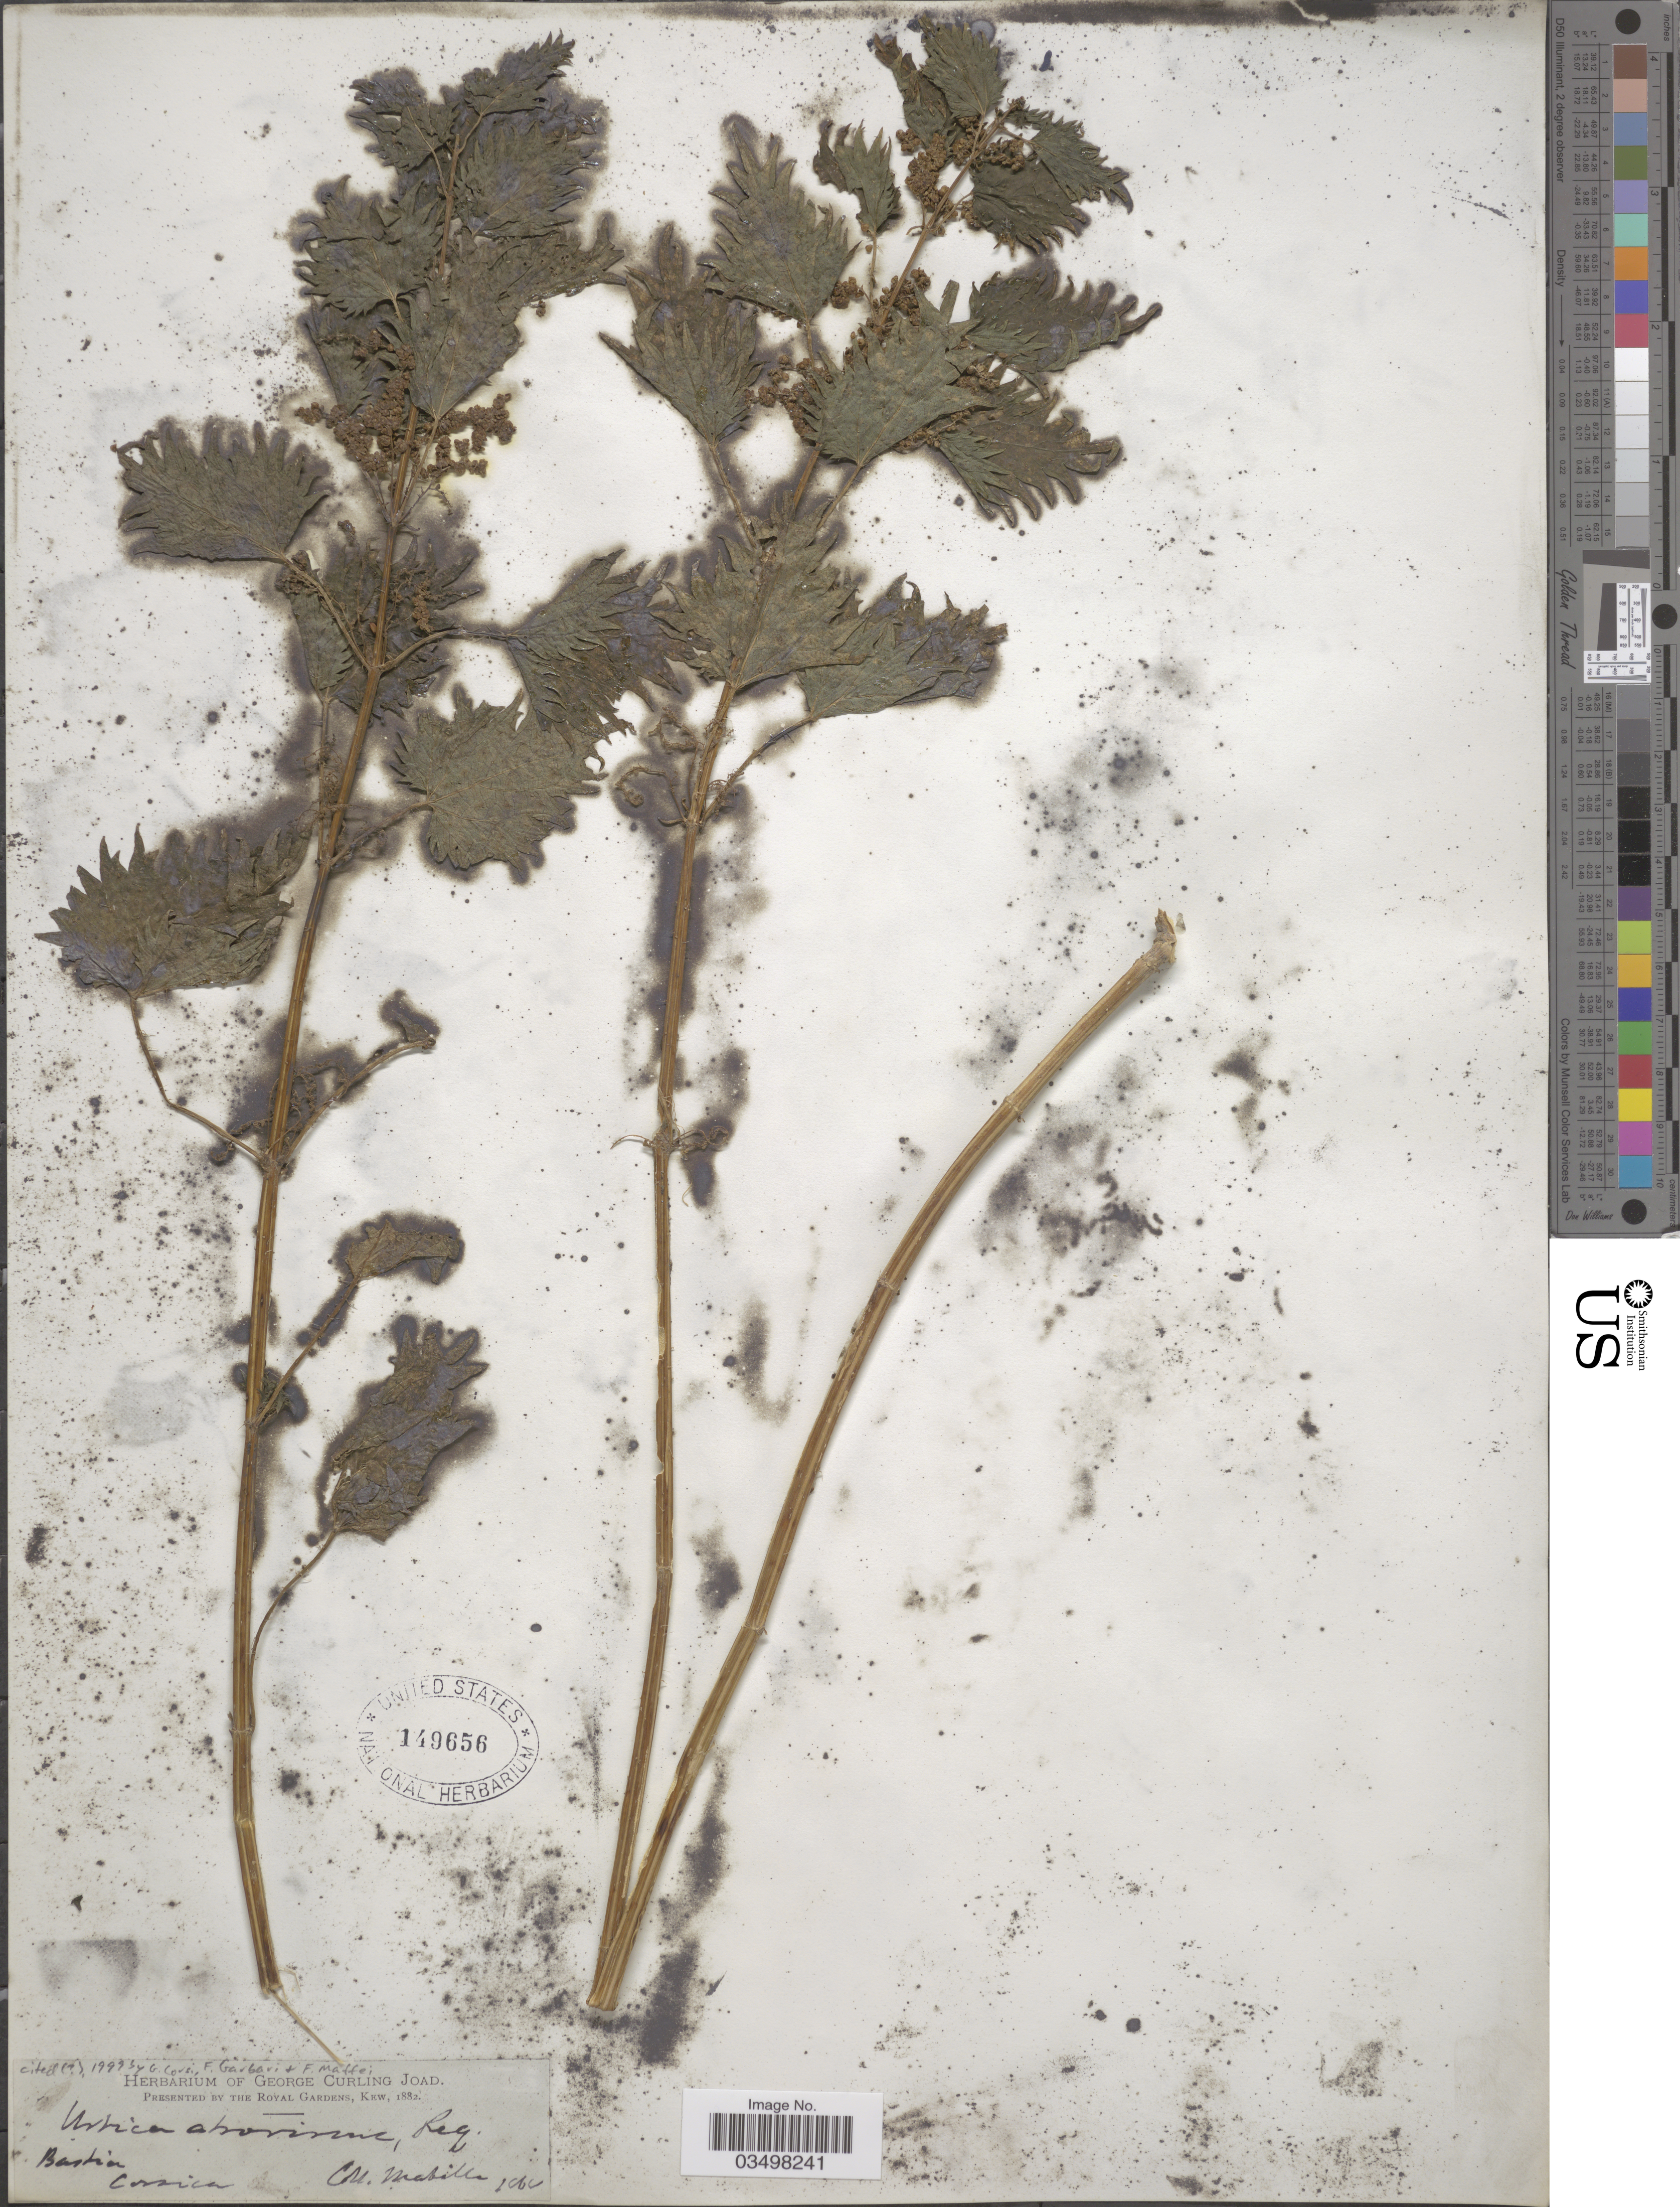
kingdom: Plantae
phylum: Tracheophyta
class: Magnoliopsida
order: Rosales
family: Urticaceae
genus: Urtica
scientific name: Urtica atrovirens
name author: Req. ex Loisel.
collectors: Mabille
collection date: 1868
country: France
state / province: Corsica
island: Corse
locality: Bastia.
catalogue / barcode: US 149656